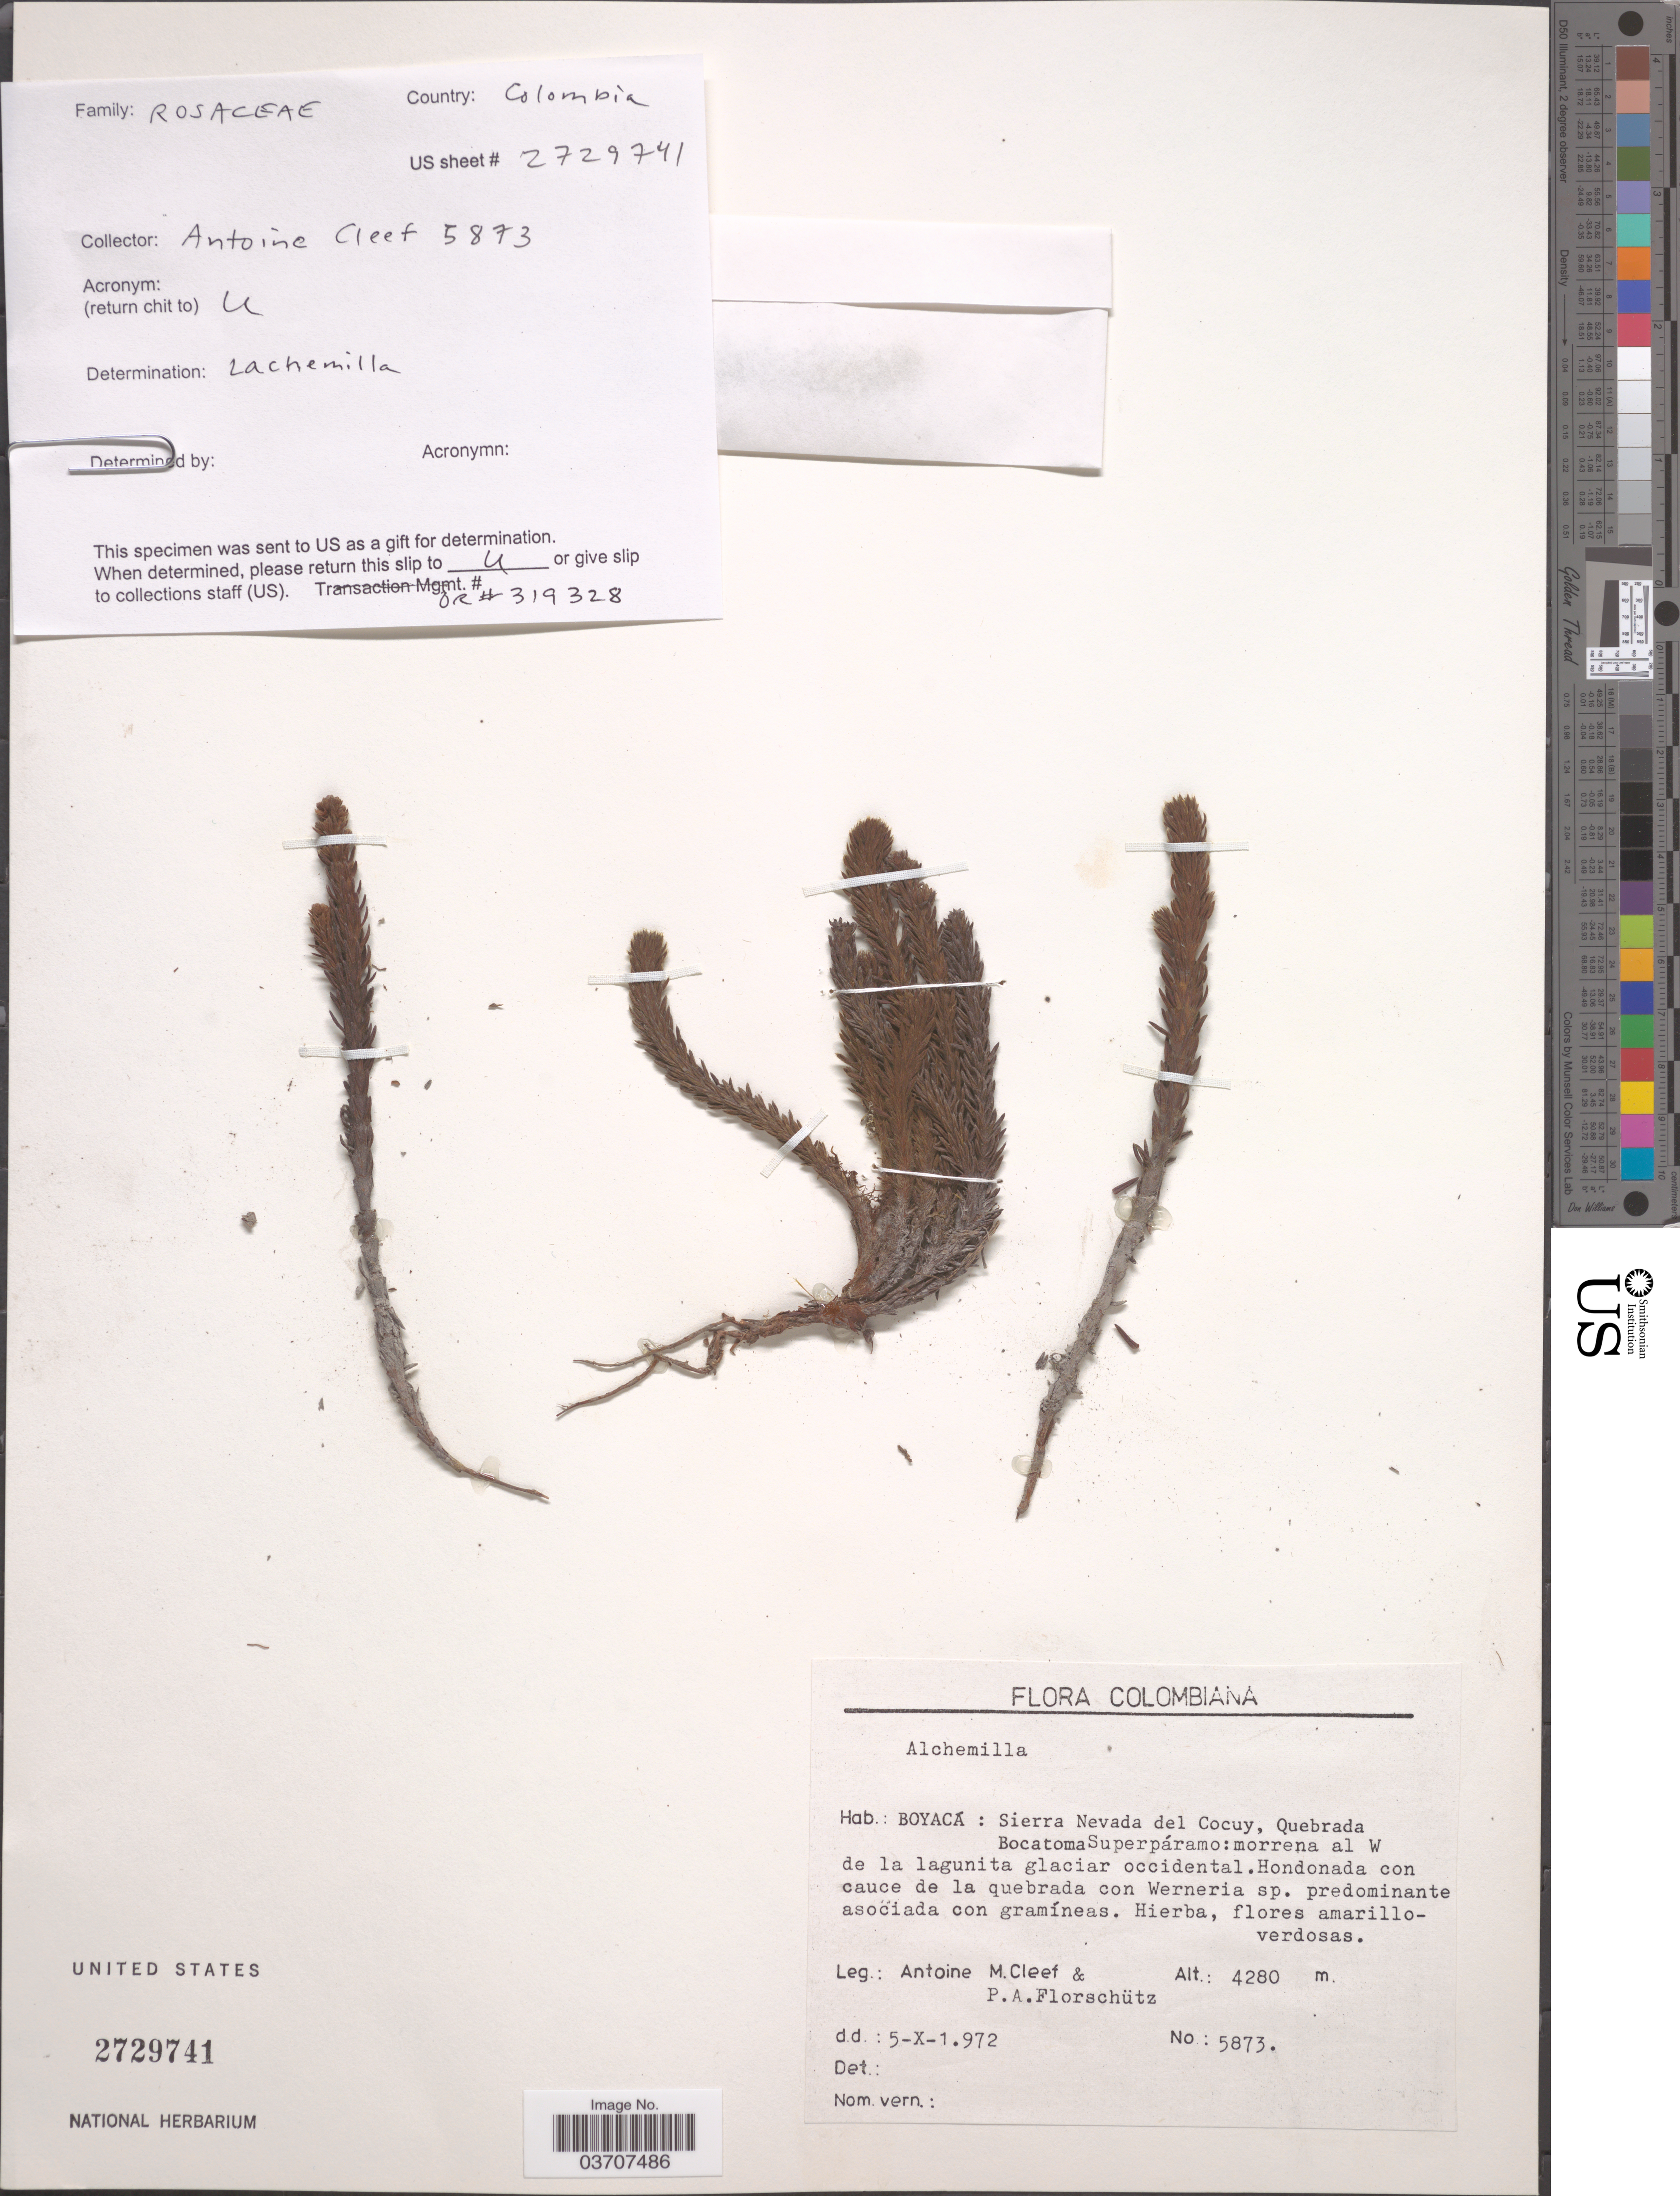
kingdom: Plantae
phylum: Tracheophyta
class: Magnoliopsida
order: Rosales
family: Rosaceae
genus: Alchemilla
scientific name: Alchemilla nivalis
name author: Kunth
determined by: Dorr, L. J., (BOT), Smithsonian Institution - National Museum of Natural History (UNITED STATES)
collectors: A. M. Cleef & P. Florschütz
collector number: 5873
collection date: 1972-10-05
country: Colombia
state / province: Boyacá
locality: Sierra Nevada del Cocuy, Quebrada Bocatoma Superpáramo: morrena al W de la lagunita glaciar occidental.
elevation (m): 4280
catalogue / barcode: US 2729741